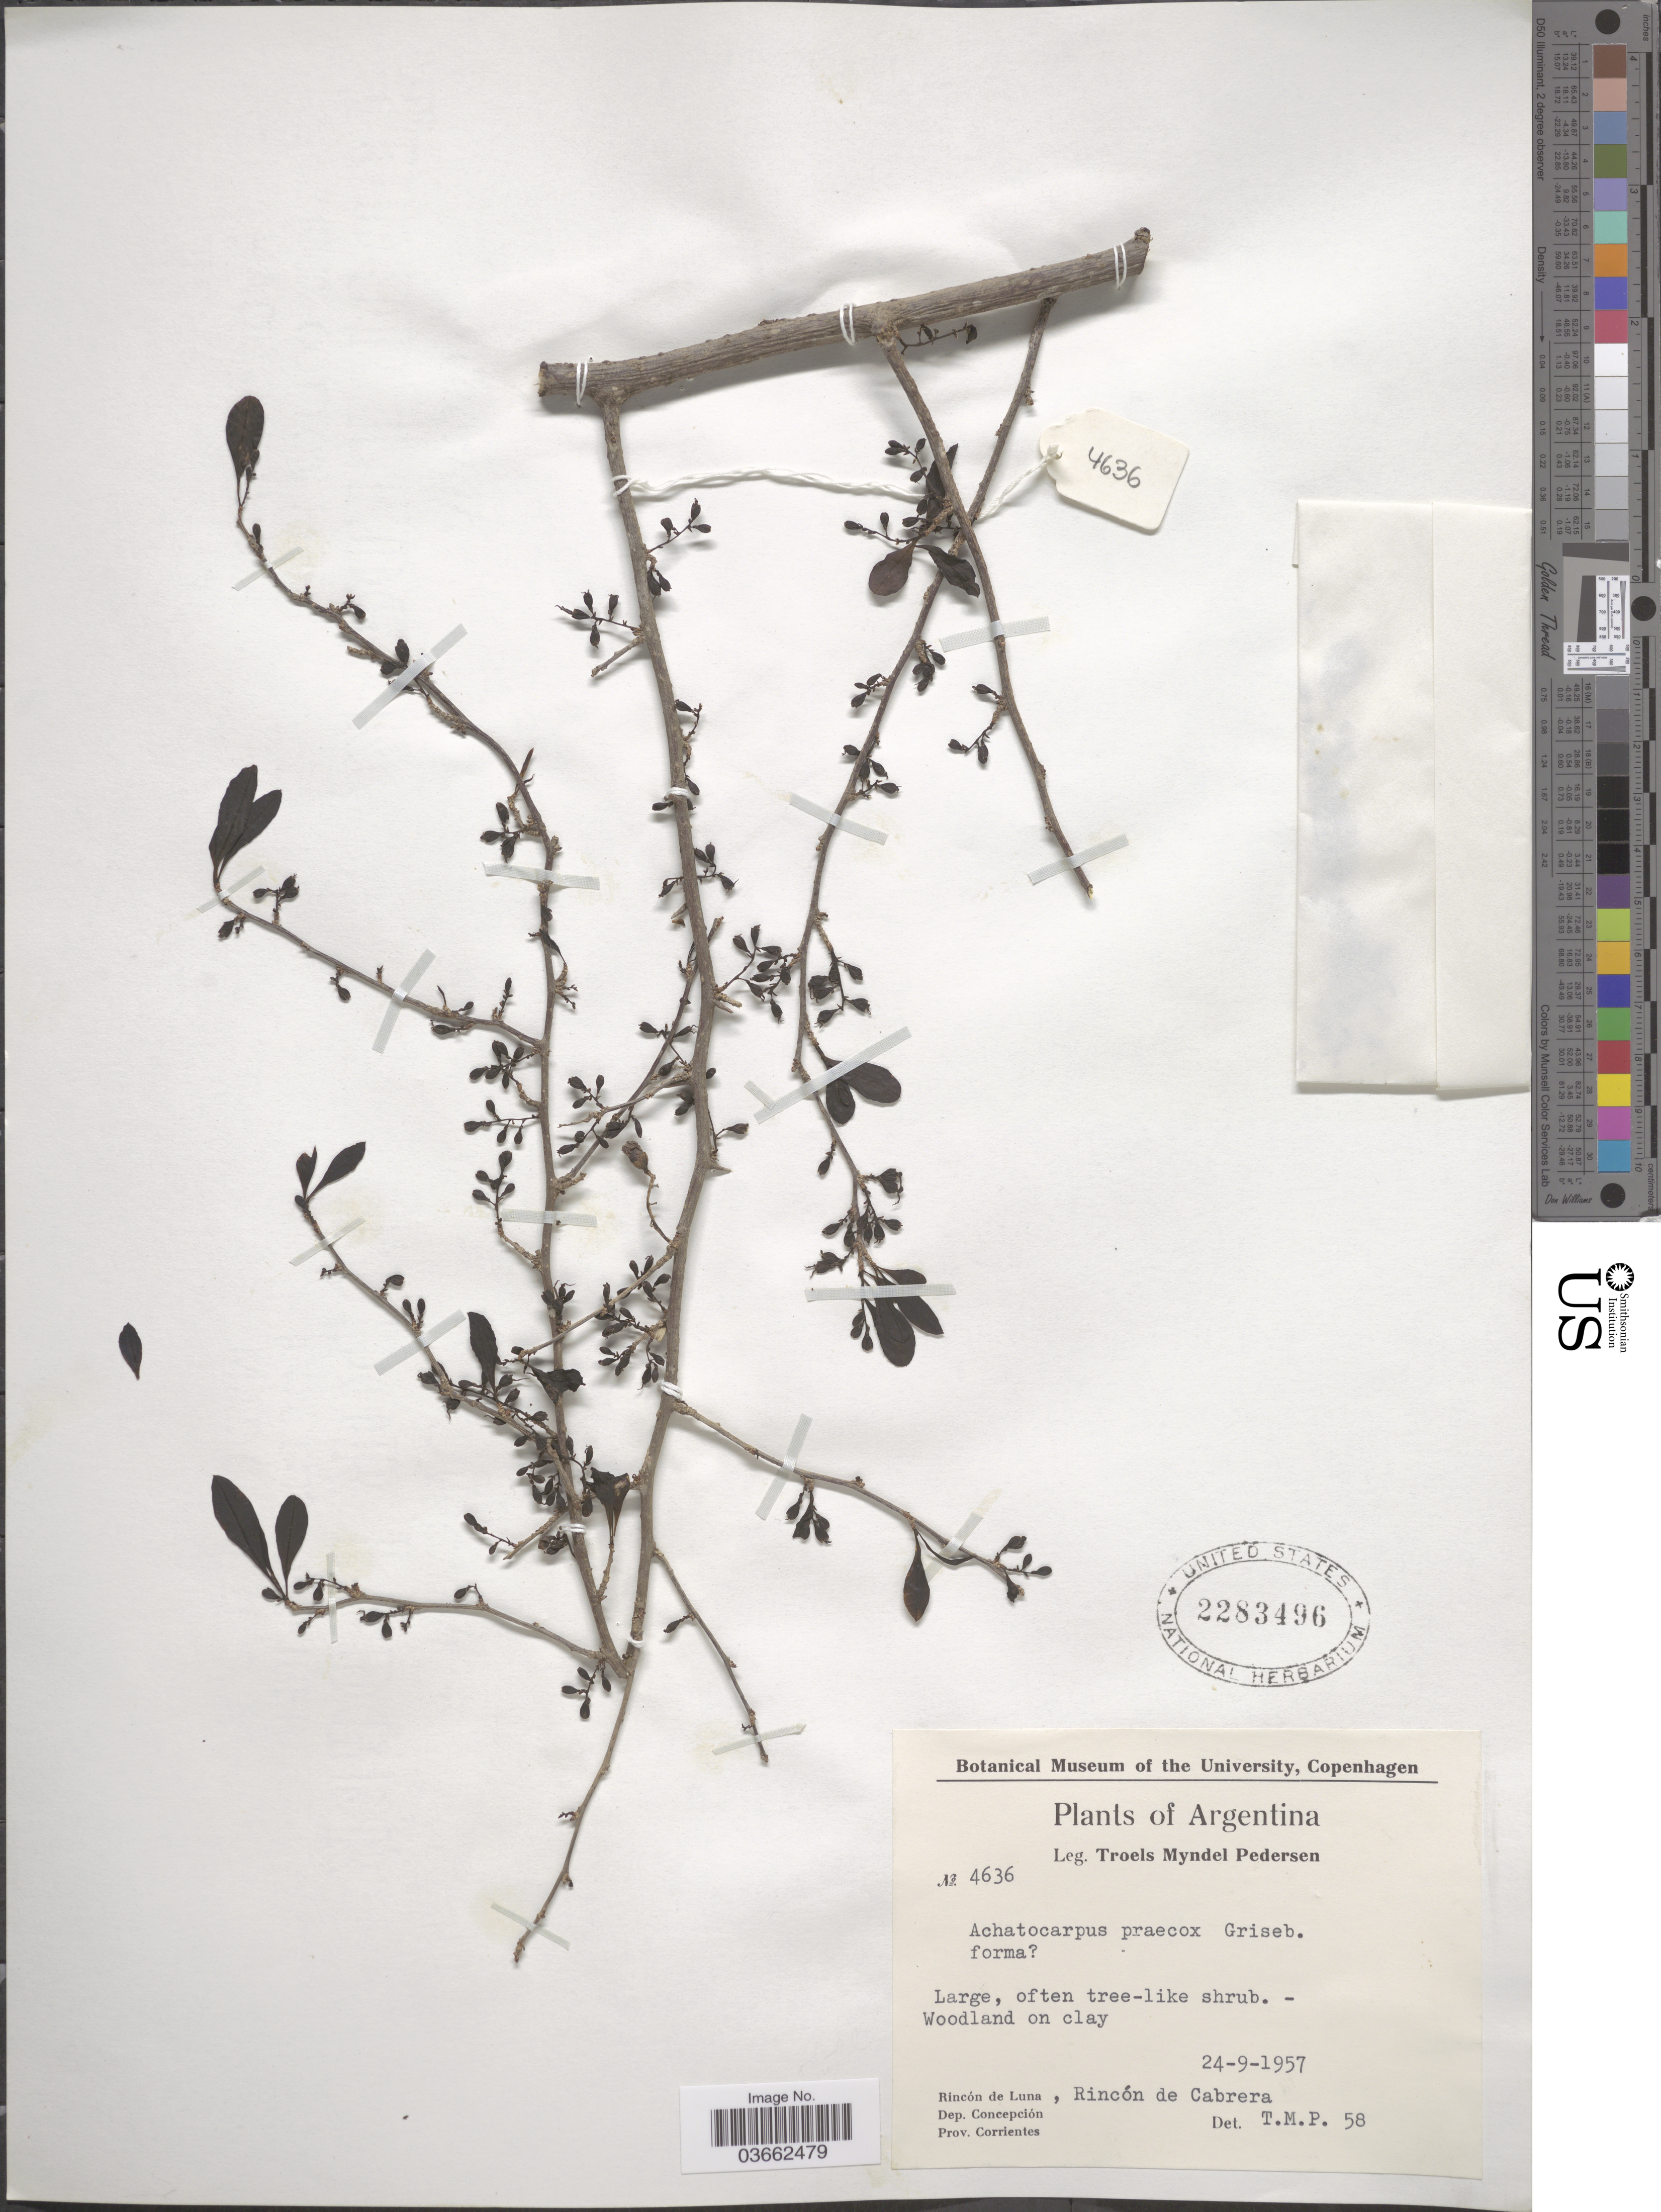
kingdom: Plantae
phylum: Tracheophyta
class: Magnoliopsida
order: Caryophyllales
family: Achatocarpaceae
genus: Achatocarpus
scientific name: Achatocarpus praecox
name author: Griseb.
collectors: T. Pederson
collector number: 4636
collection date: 1957-09-24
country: Argentina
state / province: Corrientes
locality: Rincón de Luna, Rincón de Cabrera. Dep. Concepción.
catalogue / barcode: US 2283496